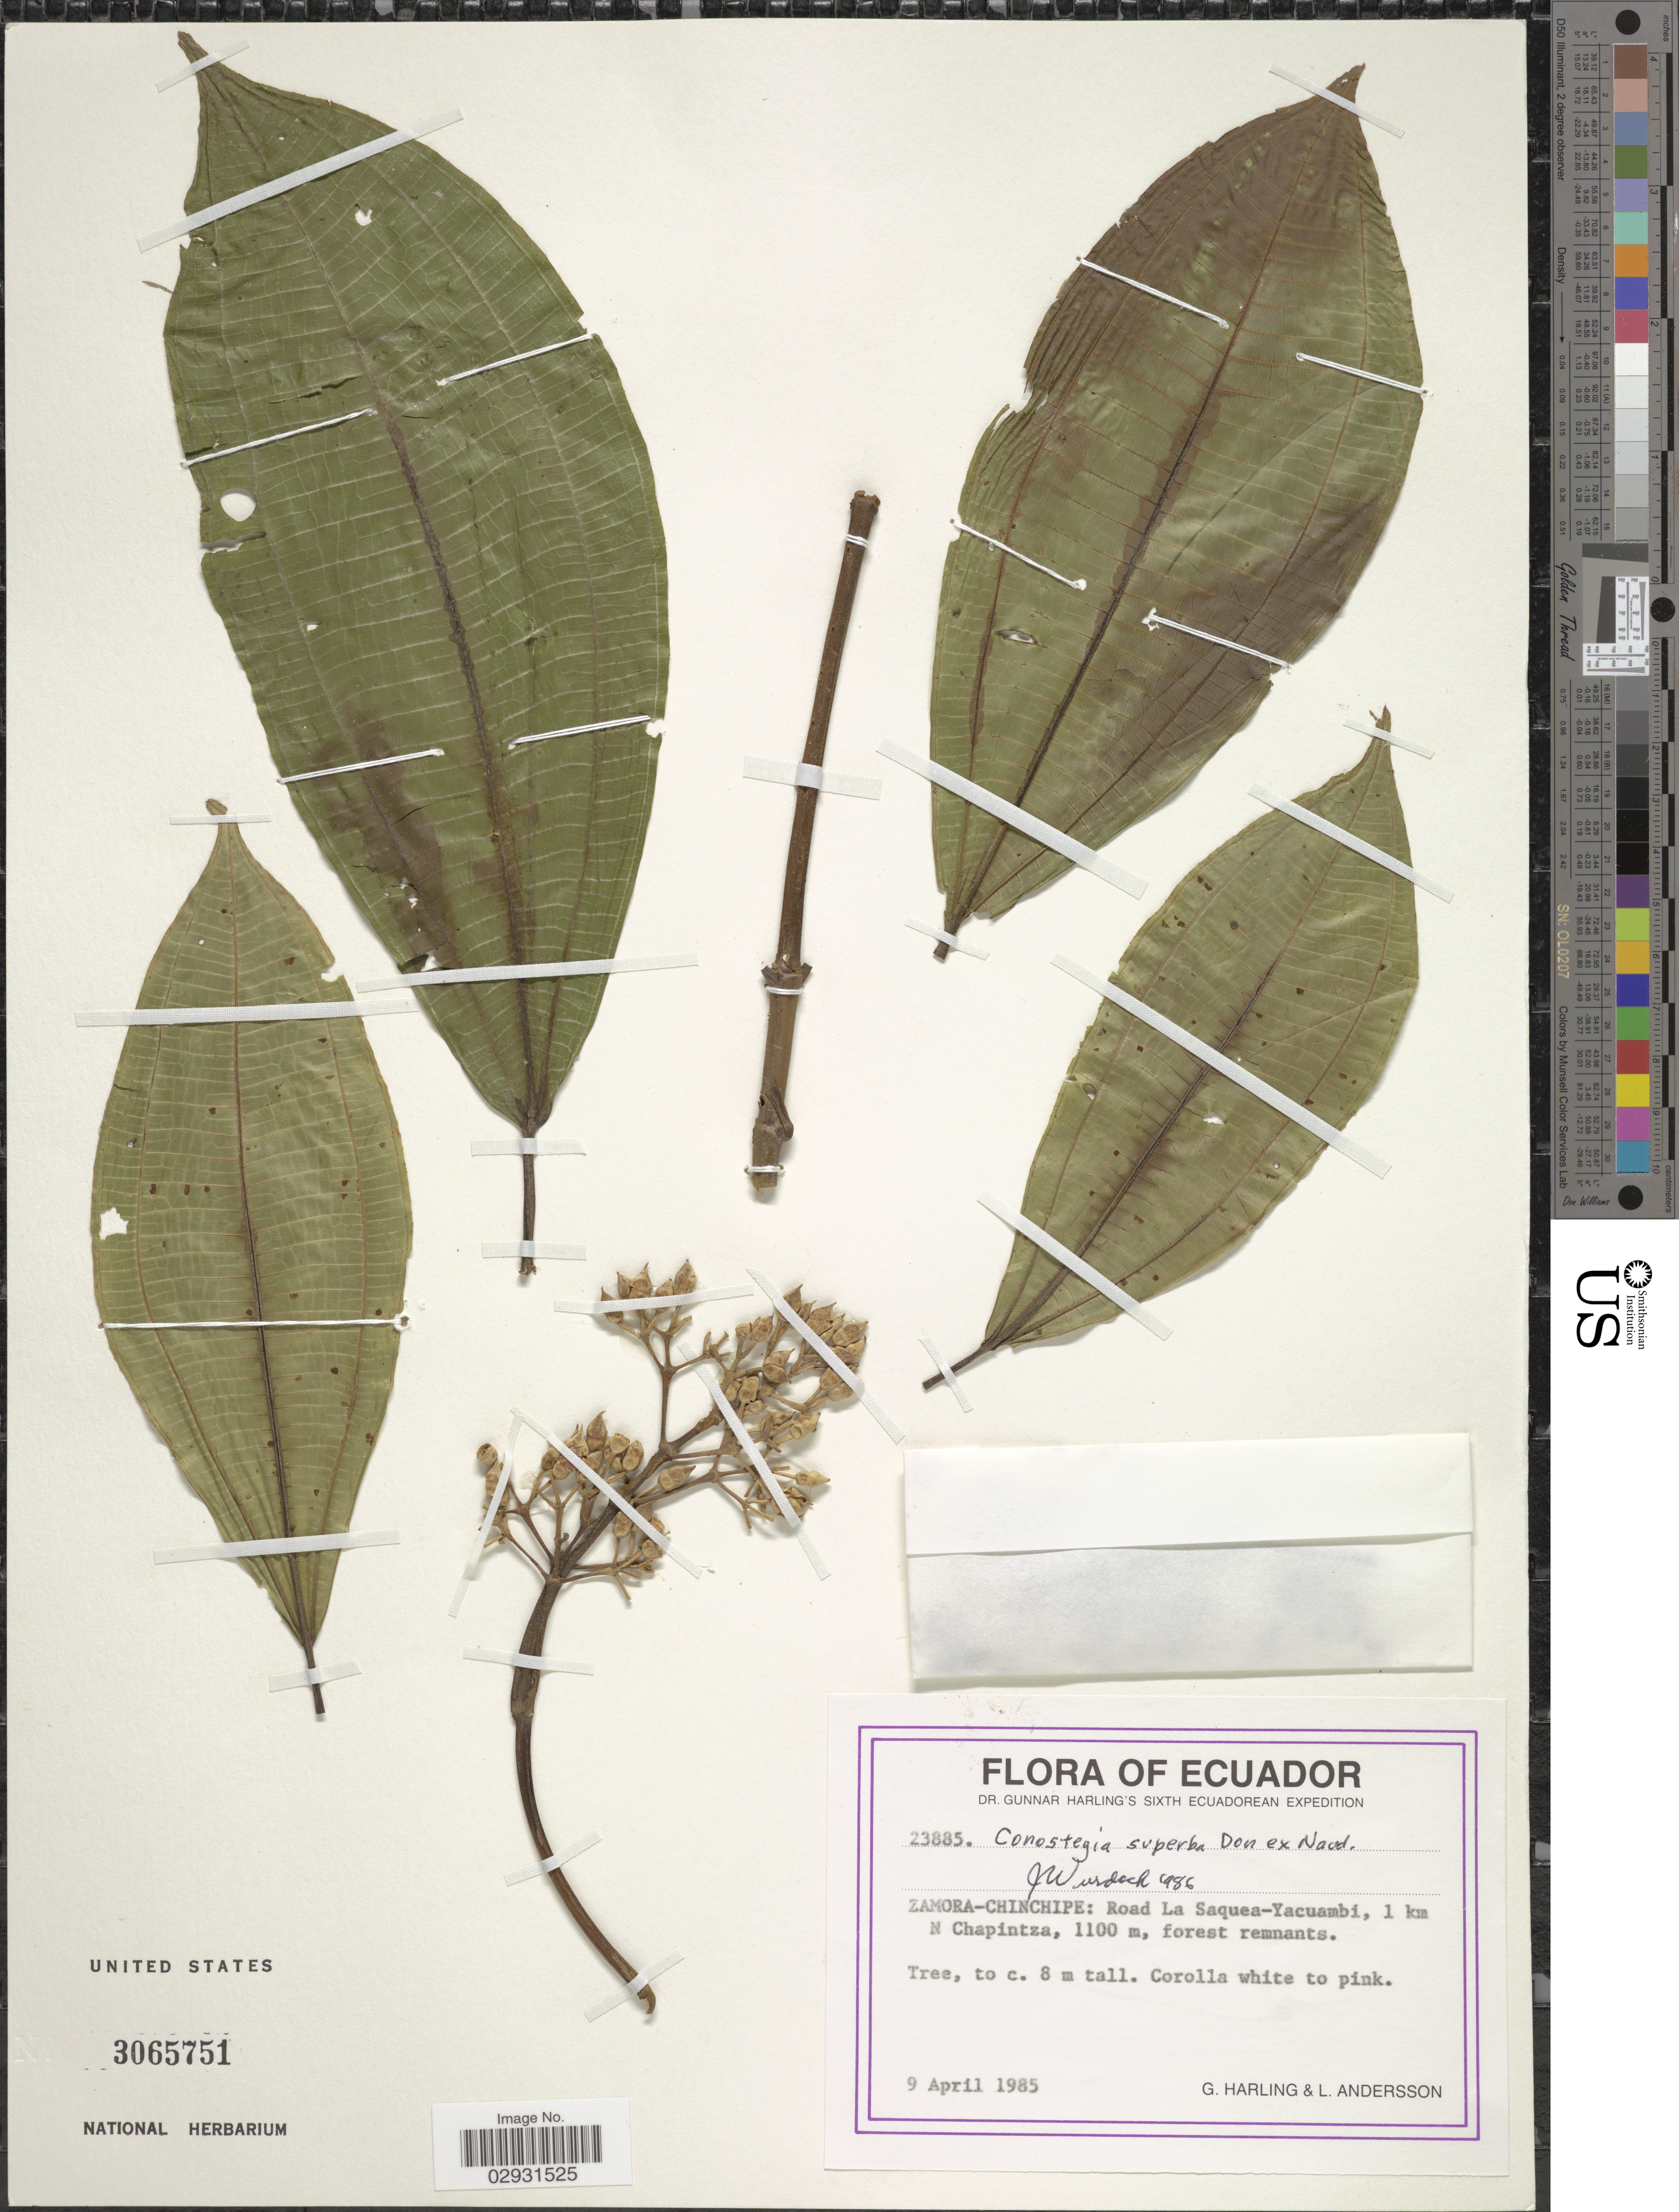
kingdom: Plantae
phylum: Tracheophyta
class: Magnoliopsida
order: Myrtales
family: Melastomataceae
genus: Conostegia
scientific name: Conostegia superba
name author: Naudin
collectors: G. Harling & L. Andersson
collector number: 23885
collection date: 1985-04-09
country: Ecuador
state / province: Zamora-Chinchipe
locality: Road La Saquea - Yacuambi, 1 km N of Chapintza.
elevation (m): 1100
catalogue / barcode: US 3065751